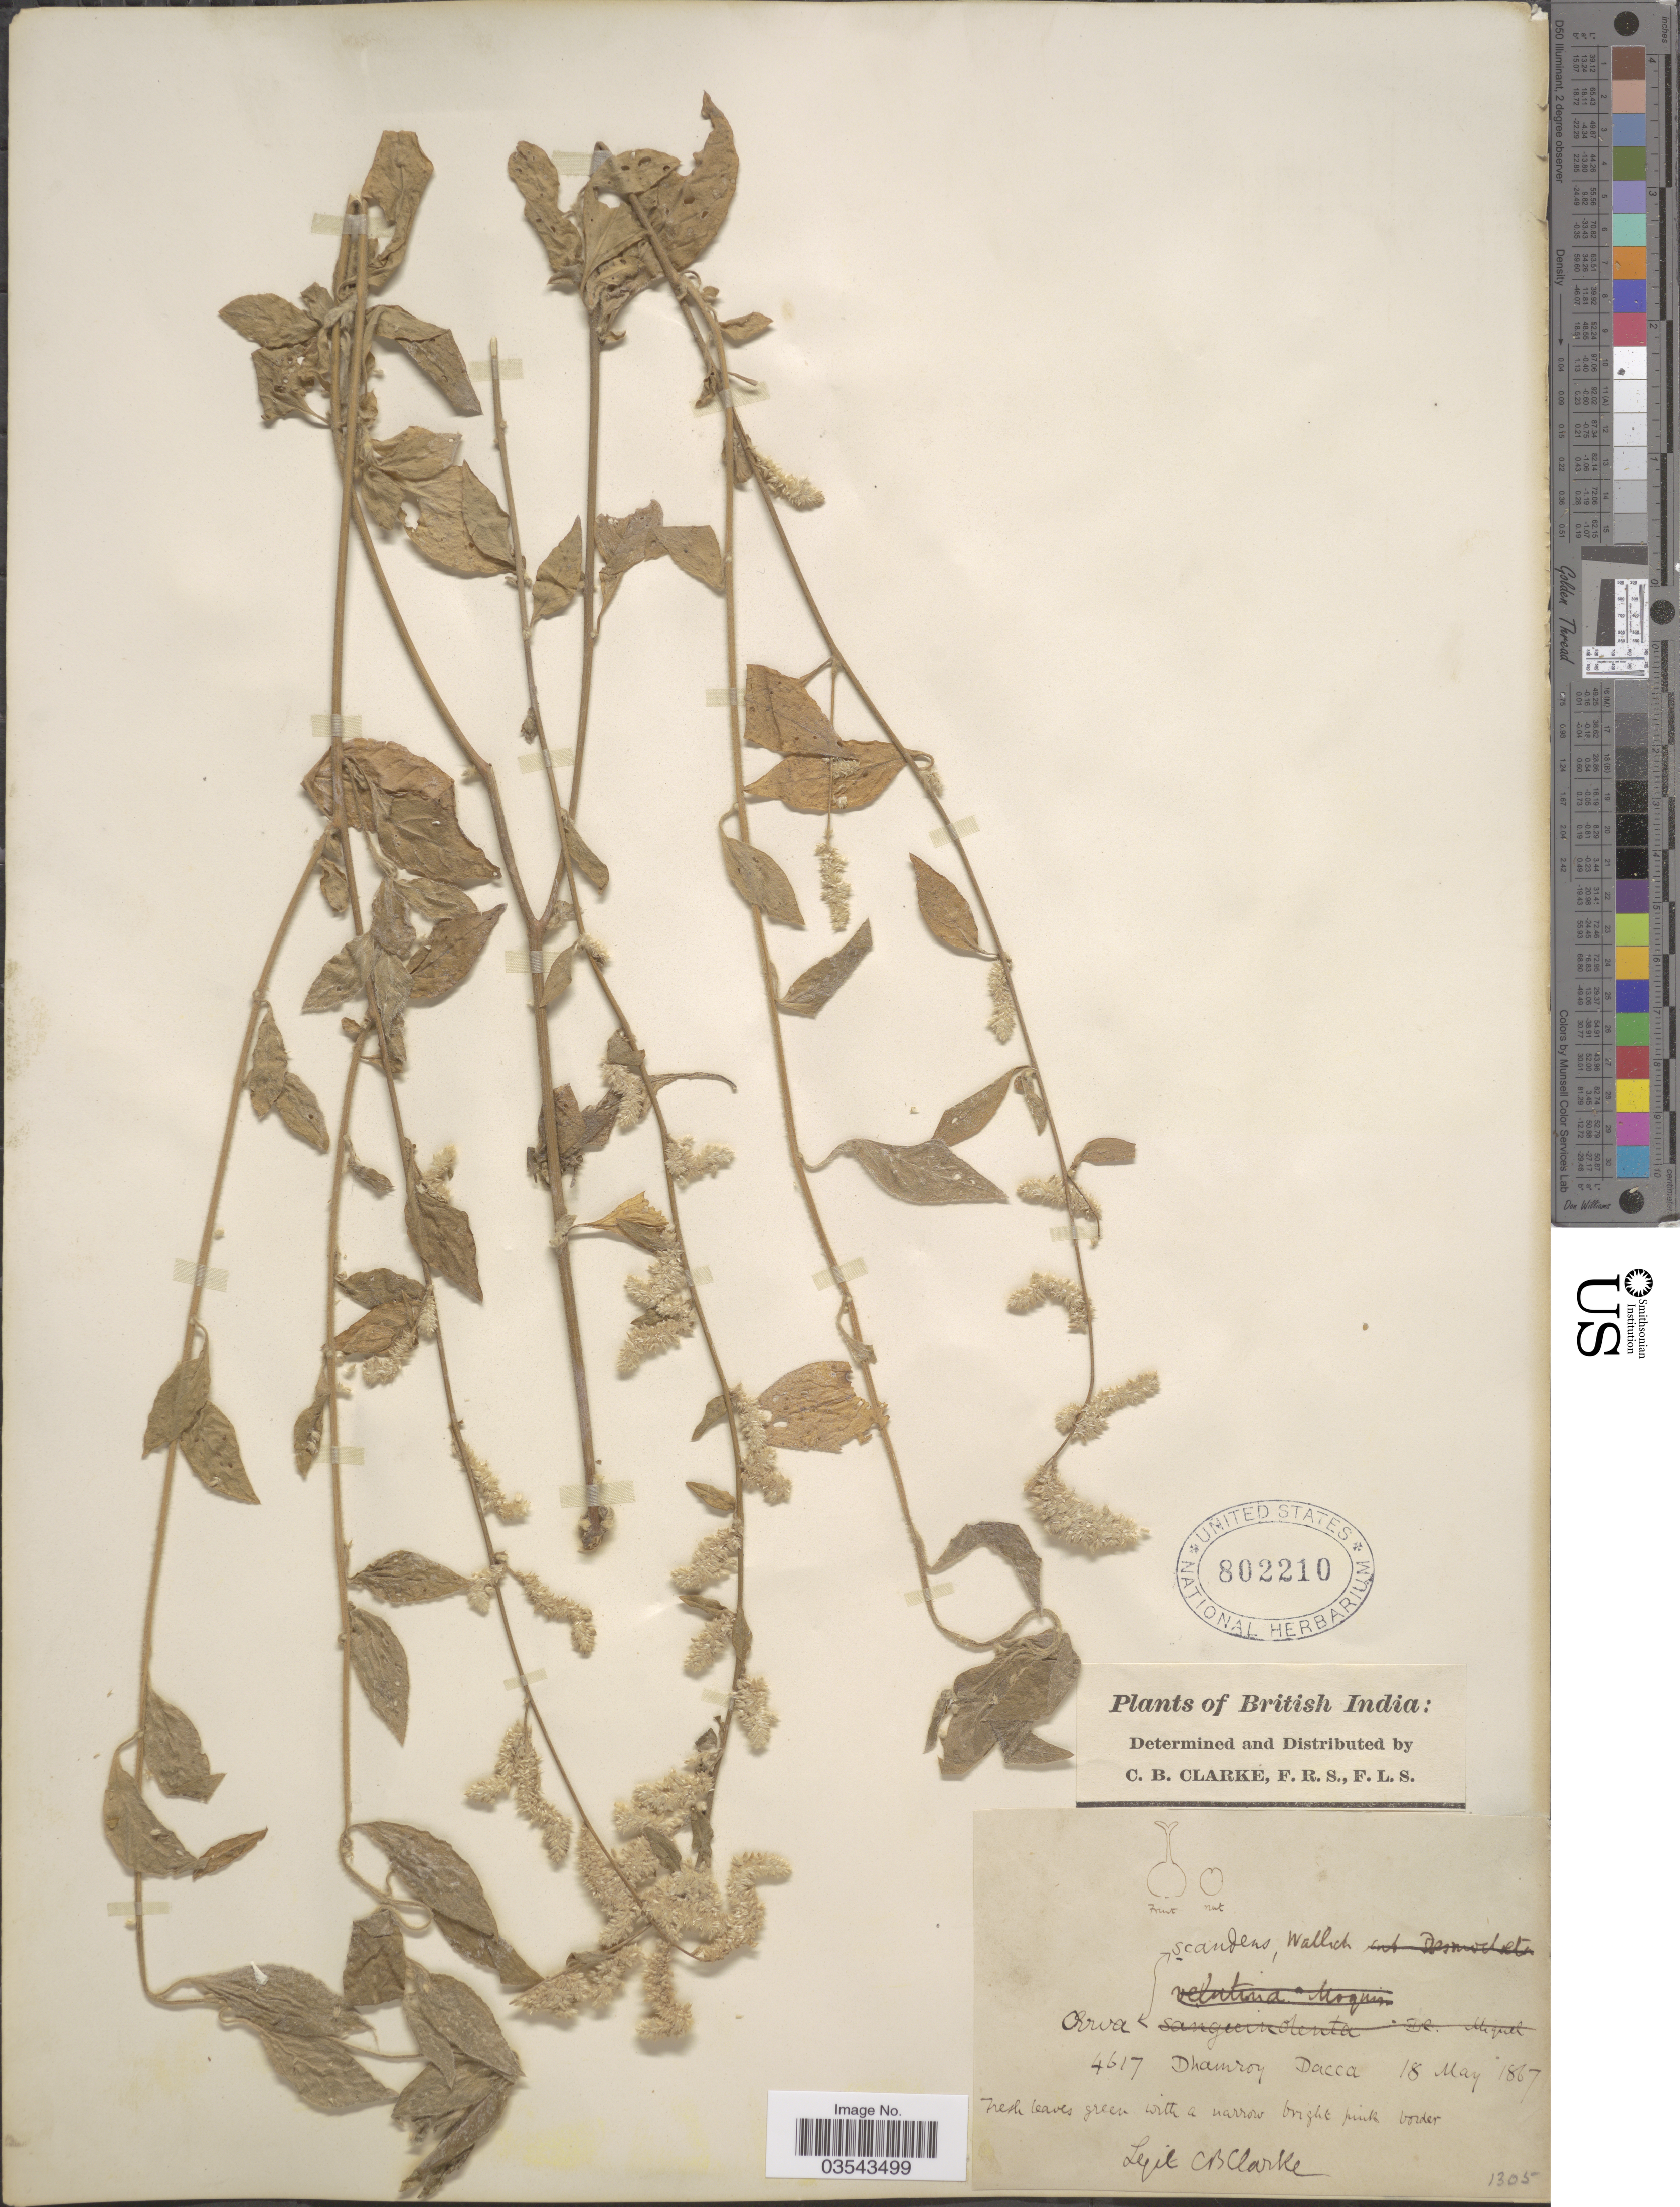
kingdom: Plantae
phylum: Tracheophyta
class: Magnoliopsida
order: Caryophyllales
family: Amaranthaceae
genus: Ouret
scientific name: Ouret sanguinolenta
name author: (L.) Kuntze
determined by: Strong, Mark T., (BOT), Smithsonian Institution - National Museum of Natural History (UNITED STATES)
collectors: C. B. Clarke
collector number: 4617/1305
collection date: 1867-05-18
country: Bangladesh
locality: British India. Dhamroy Dacca.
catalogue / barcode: US 802210